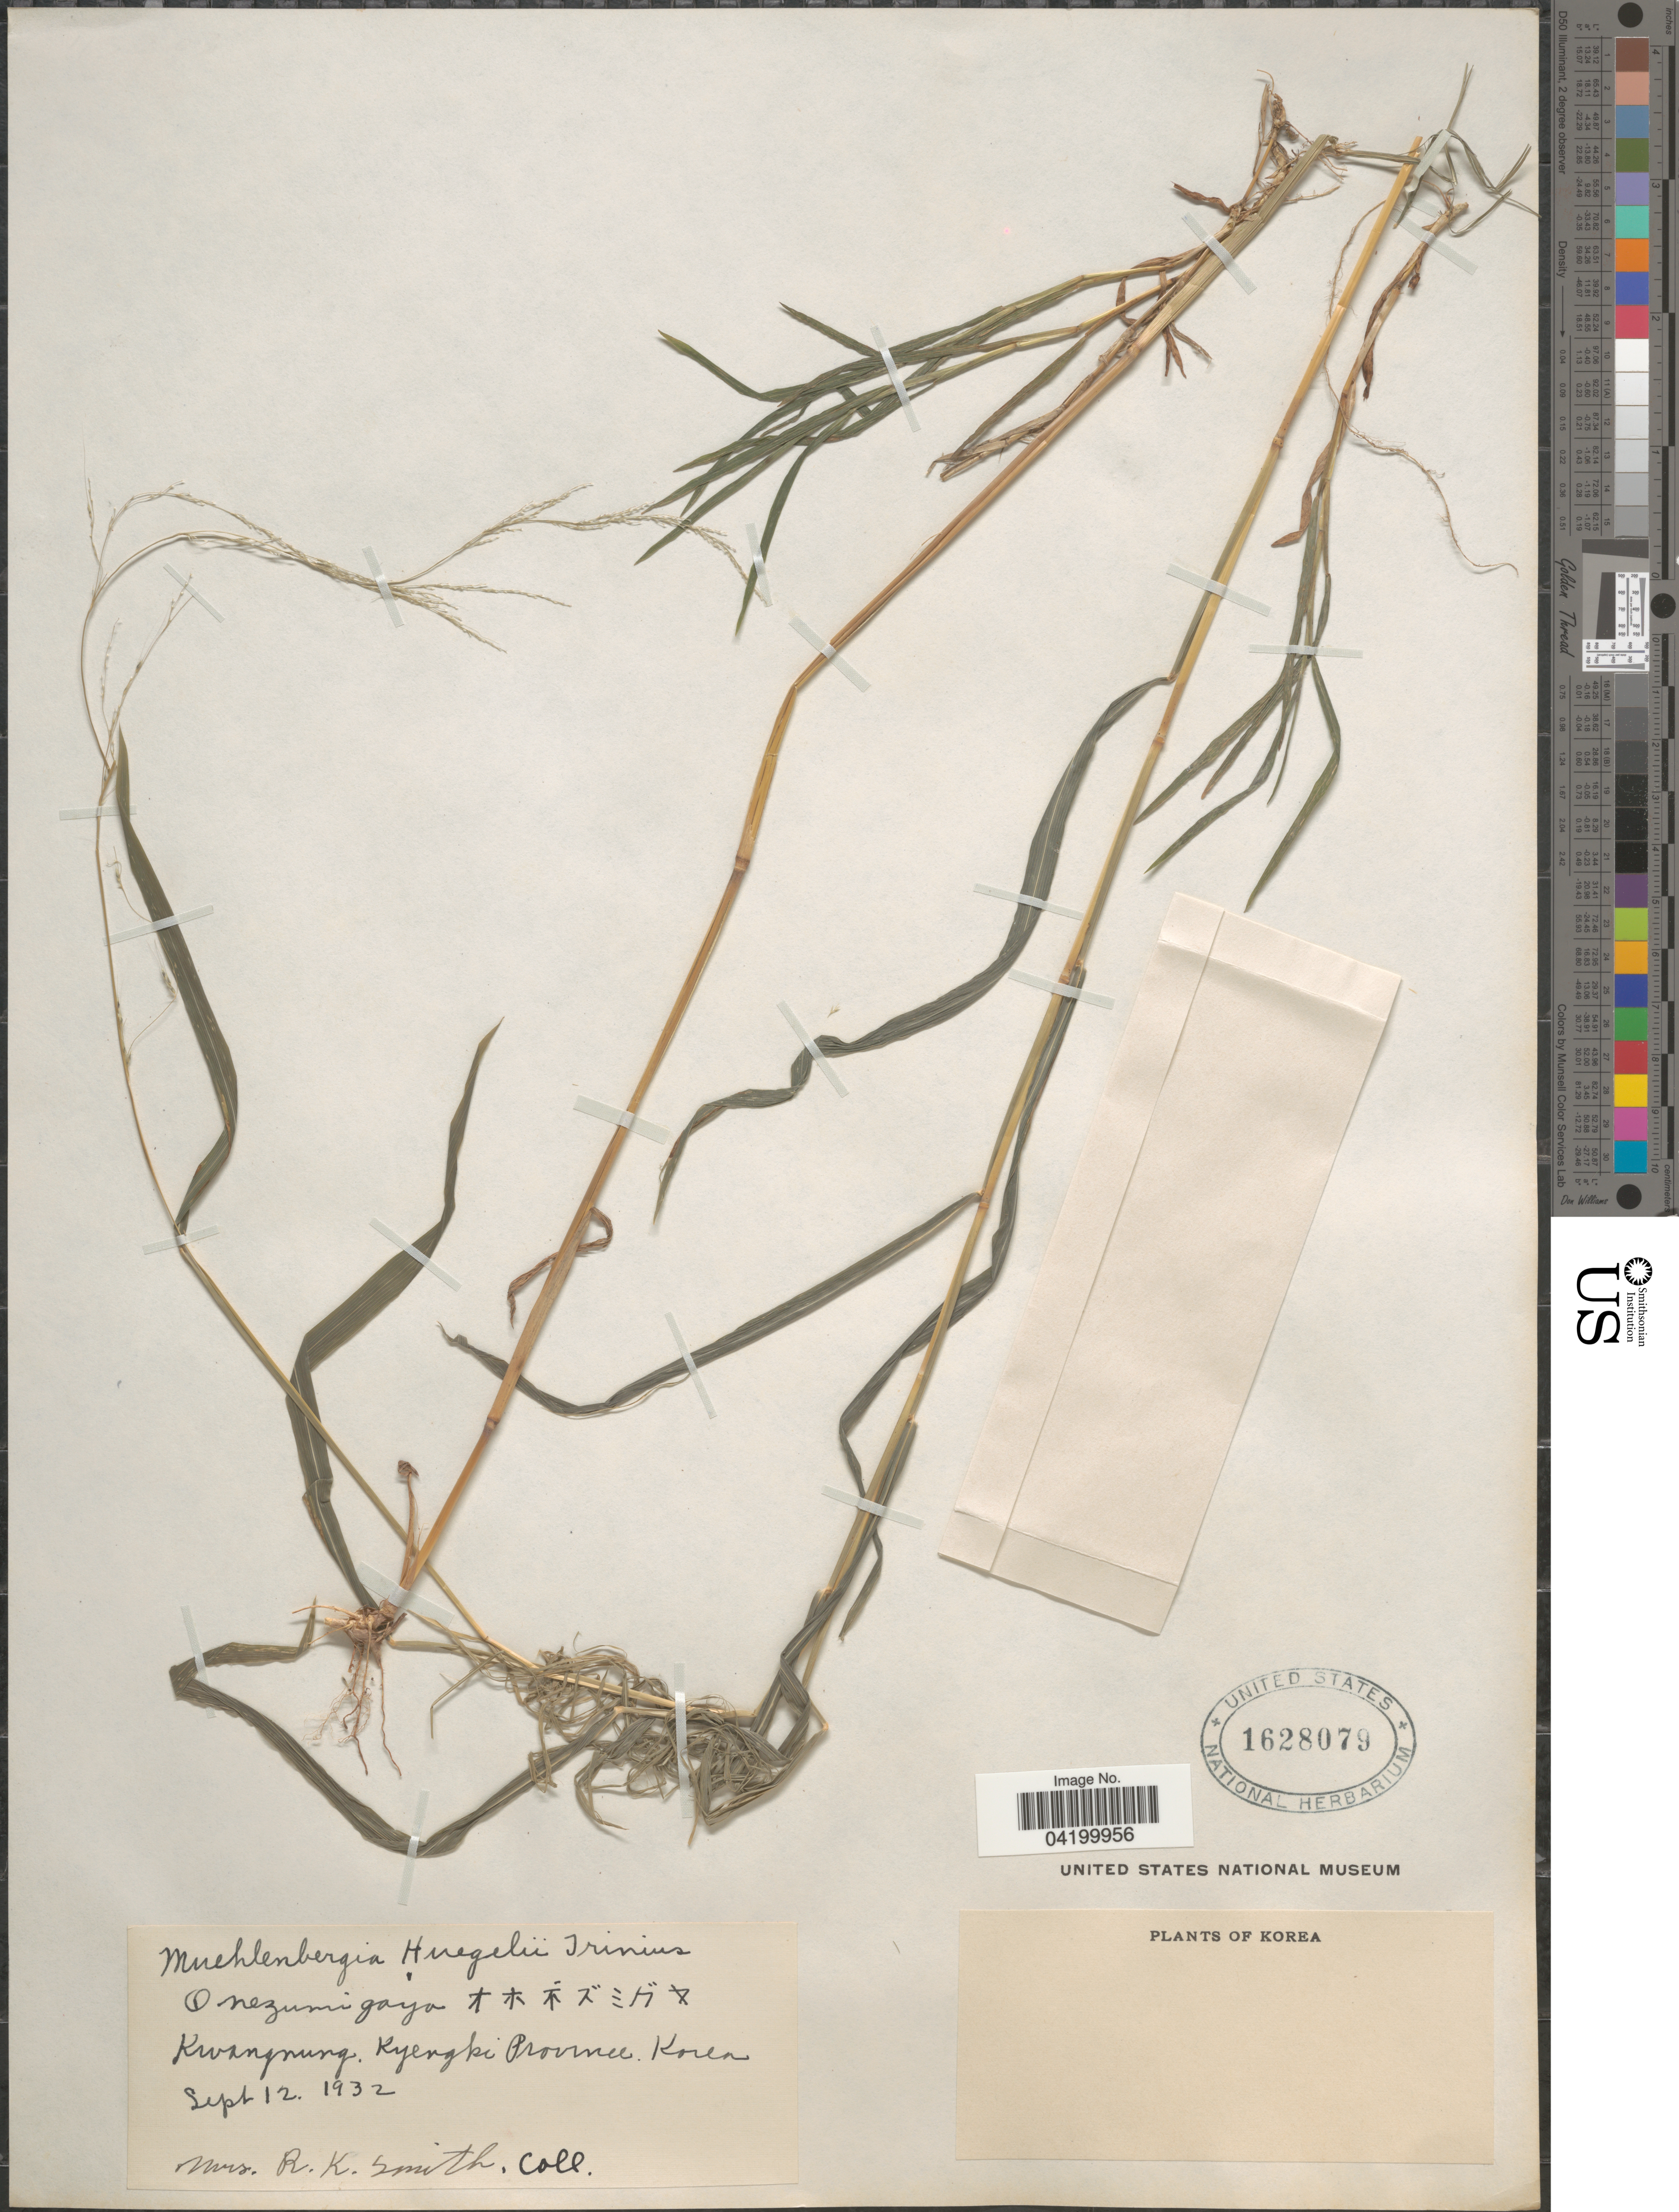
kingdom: Plantae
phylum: Tracheophyta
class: Liliopsida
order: Poales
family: Poaceae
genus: Muhlenbergia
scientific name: Muhlenbergia huegelii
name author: Trin.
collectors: Mrs. R. K. Smith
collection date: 1932-09-12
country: North Korea / South Korea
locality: Kwangnung, Kyengki Province.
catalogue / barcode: US 1628079